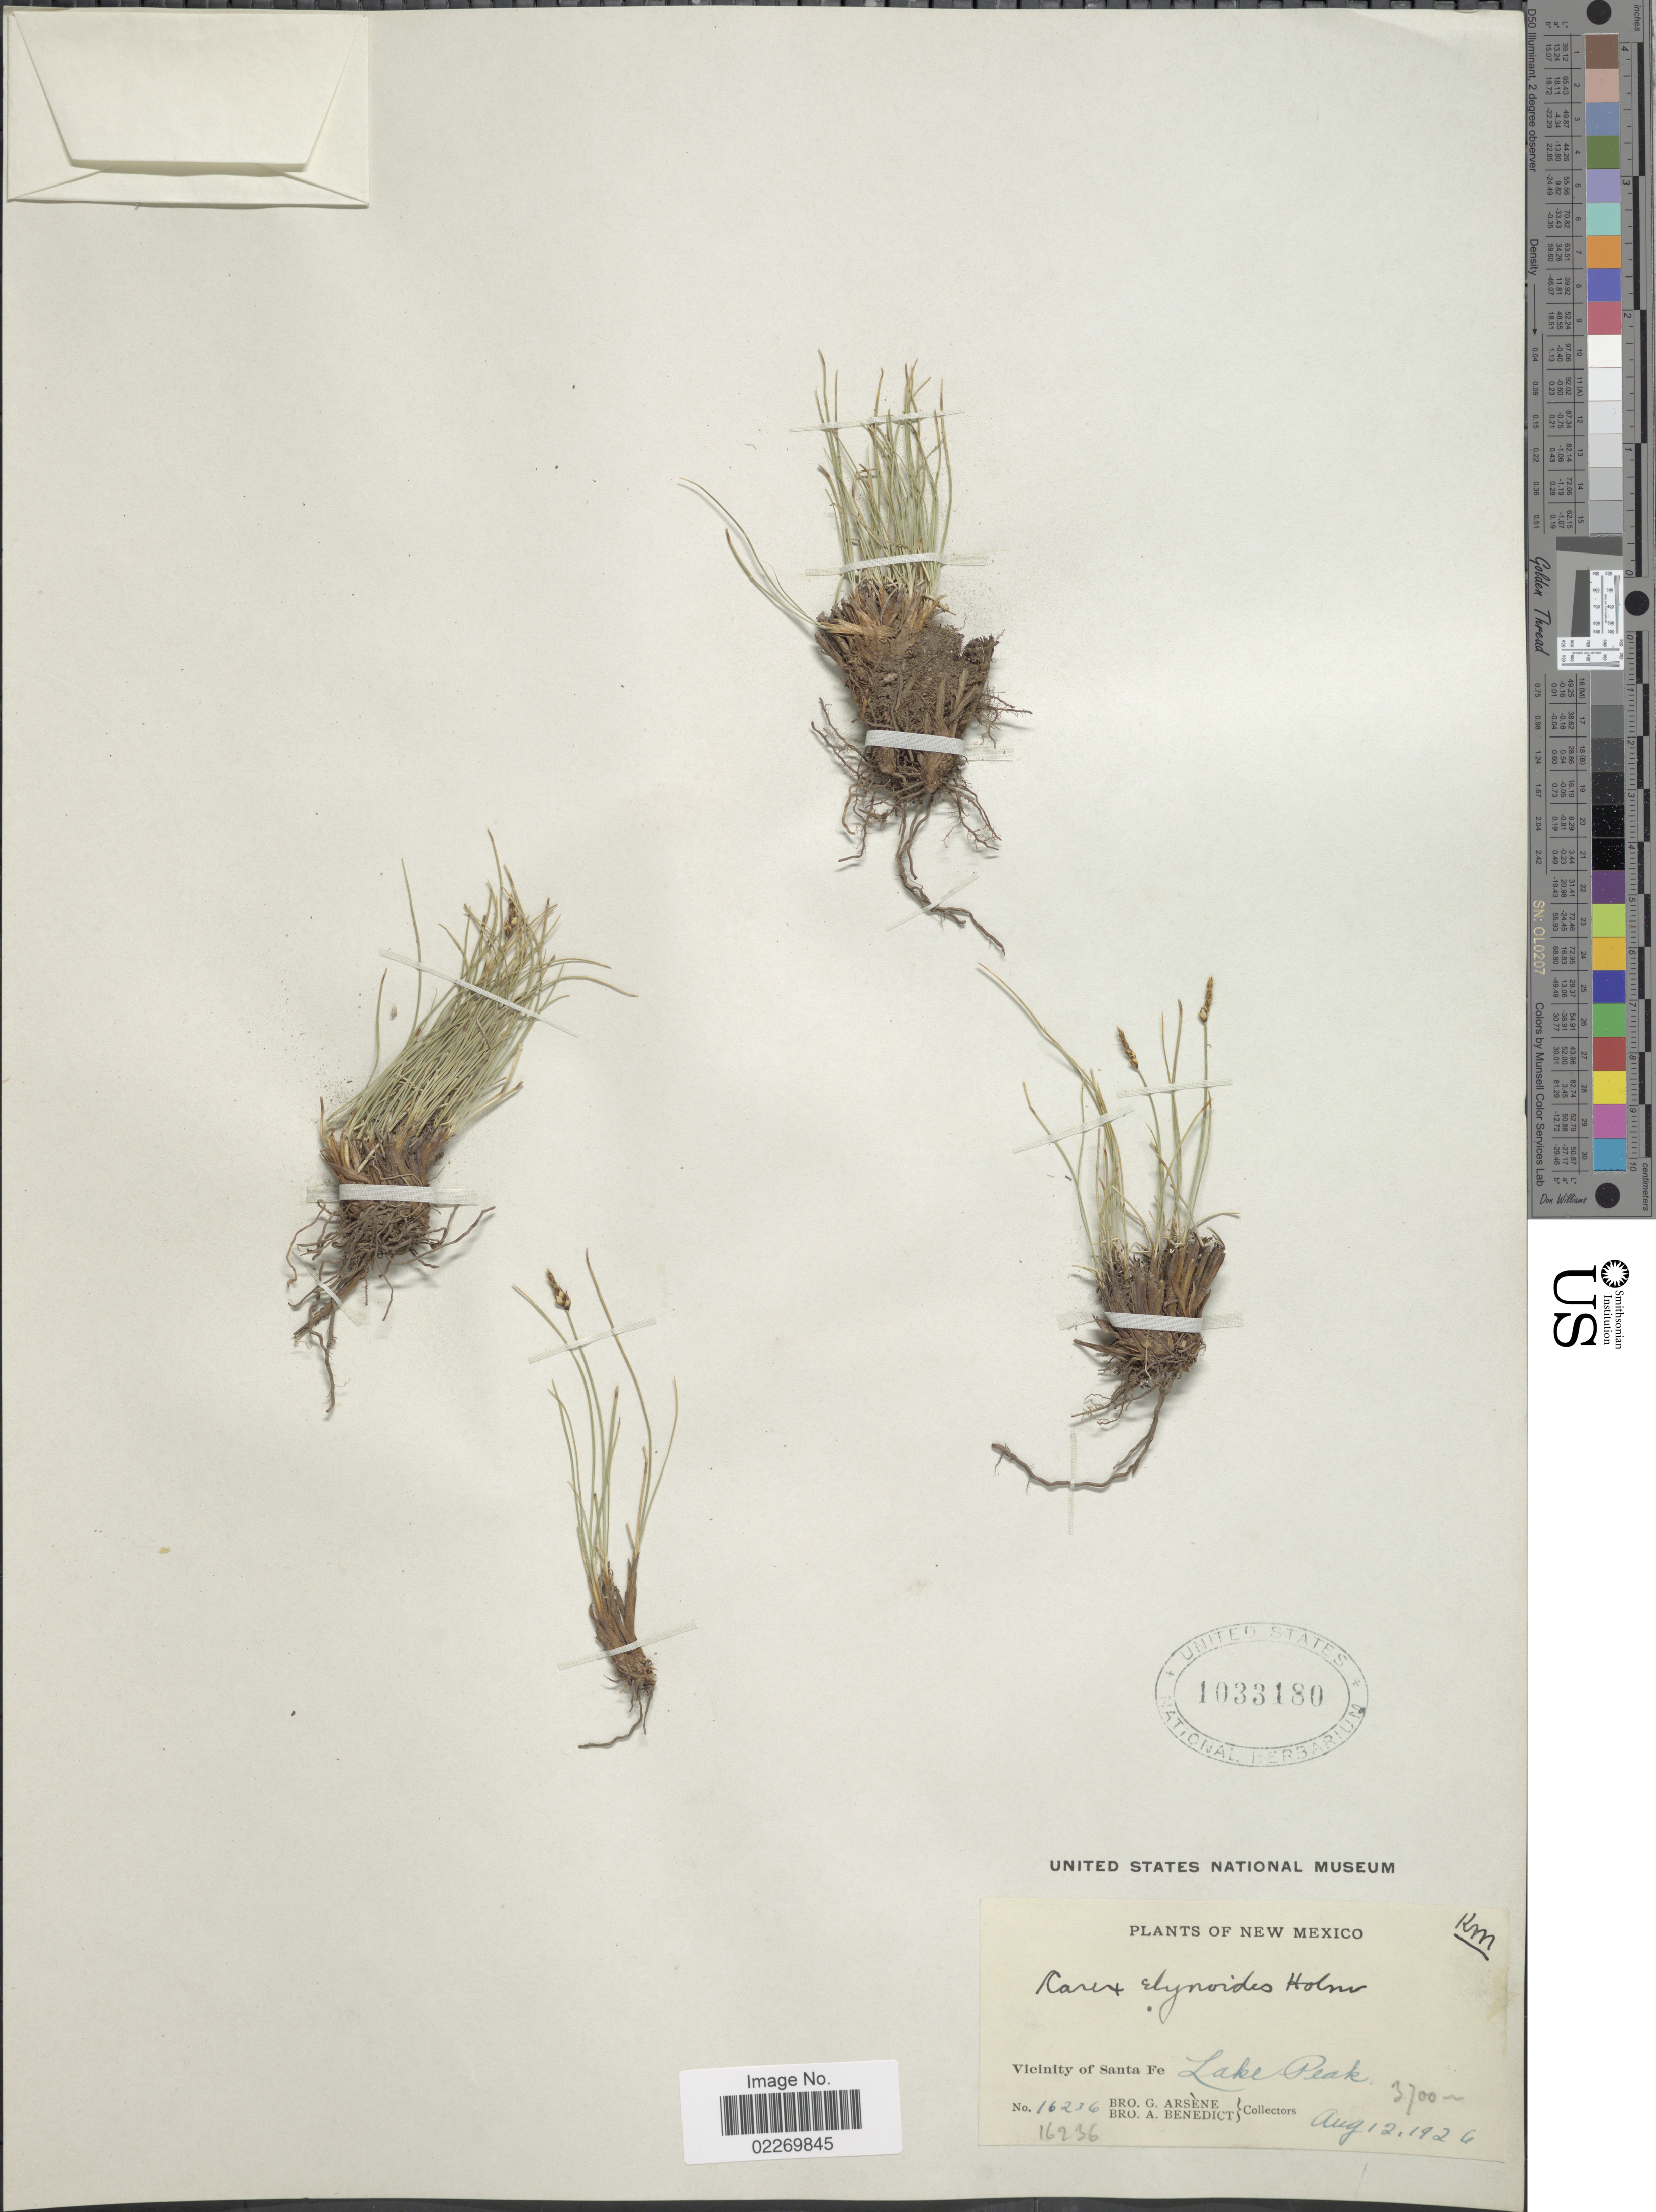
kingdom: Plantae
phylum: Tracheophyta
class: Liliopsida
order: Poales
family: Cyperaceae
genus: Carex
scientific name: Carex elynoides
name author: Holm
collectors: Bro. G. Arsène & B. Ayers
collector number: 16236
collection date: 1926-08-12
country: United States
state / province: New Mexico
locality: Vicinity of Santa Fe. Lake Peak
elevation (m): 3700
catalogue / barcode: US 1033180